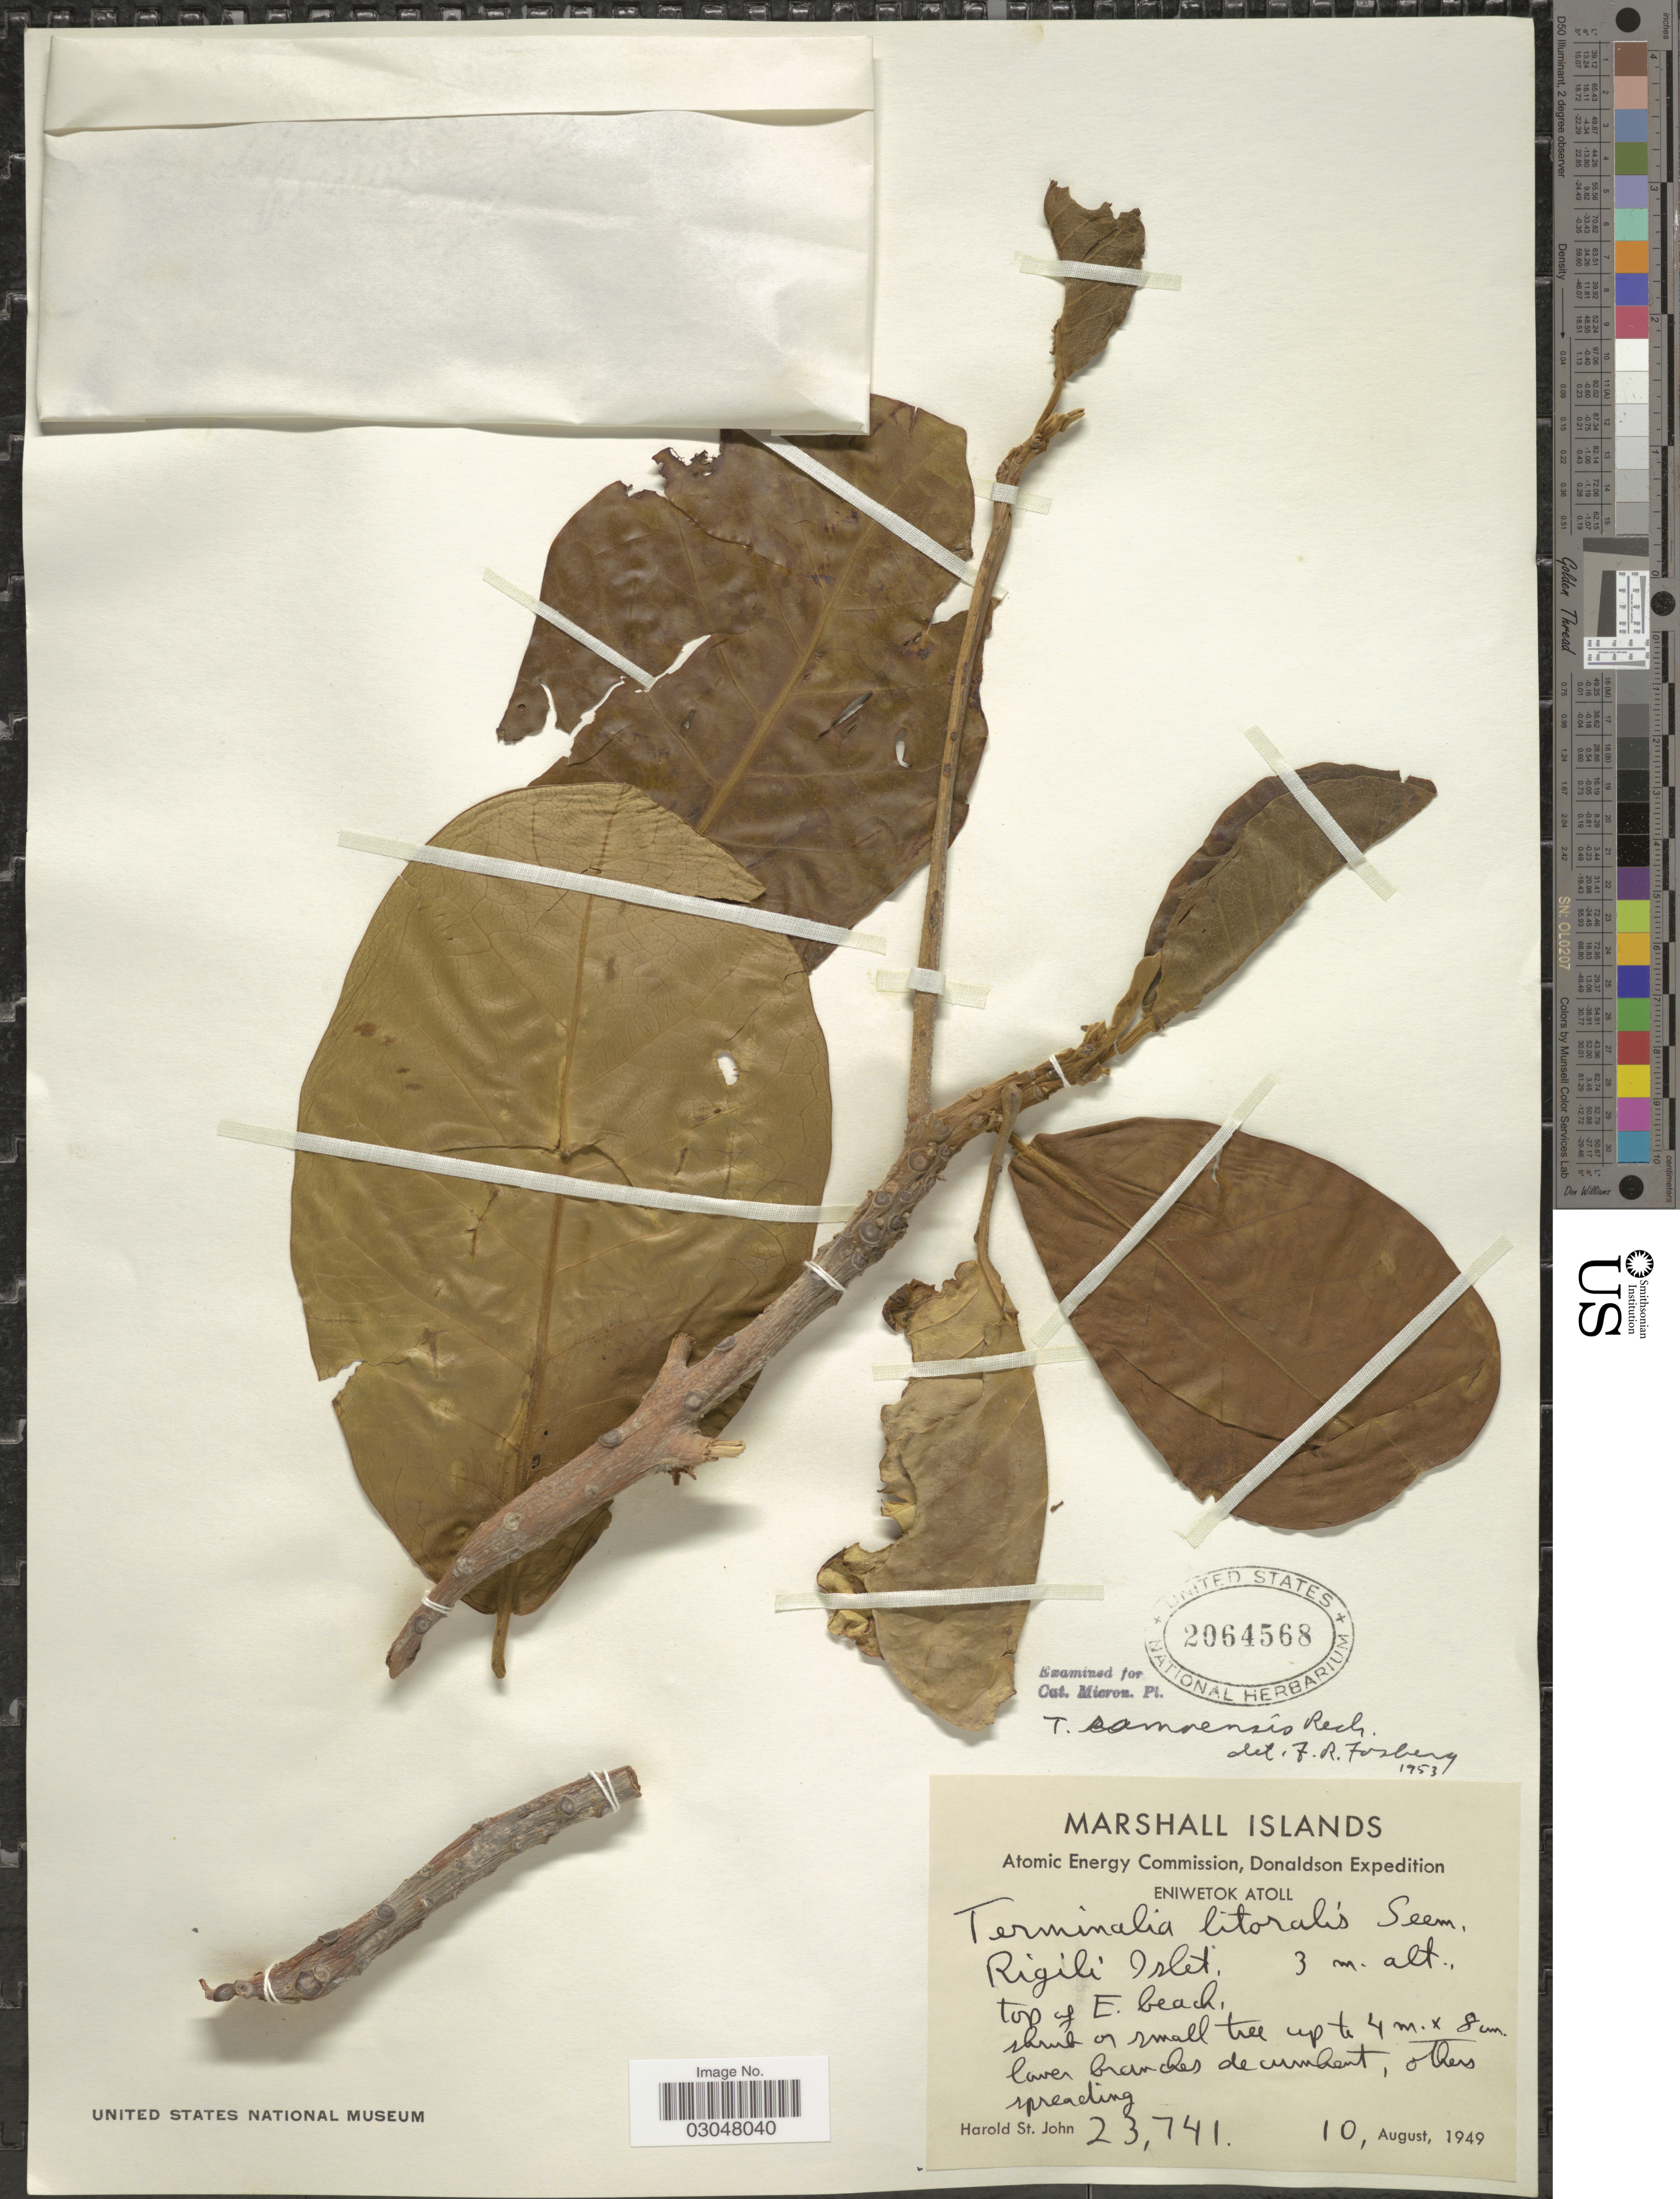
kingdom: Plantae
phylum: Tracheophyta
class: Magnoliopsida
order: Myrtales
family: Combretaceae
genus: Terminalia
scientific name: Terminalia samoensis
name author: Rech.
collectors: H. St. John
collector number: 23741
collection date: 1949-08-10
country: Marshall Islands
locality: Eniwetok Atoll. Rigili Islet. Top of E. beach.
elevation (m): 3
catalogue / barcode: US 2064568